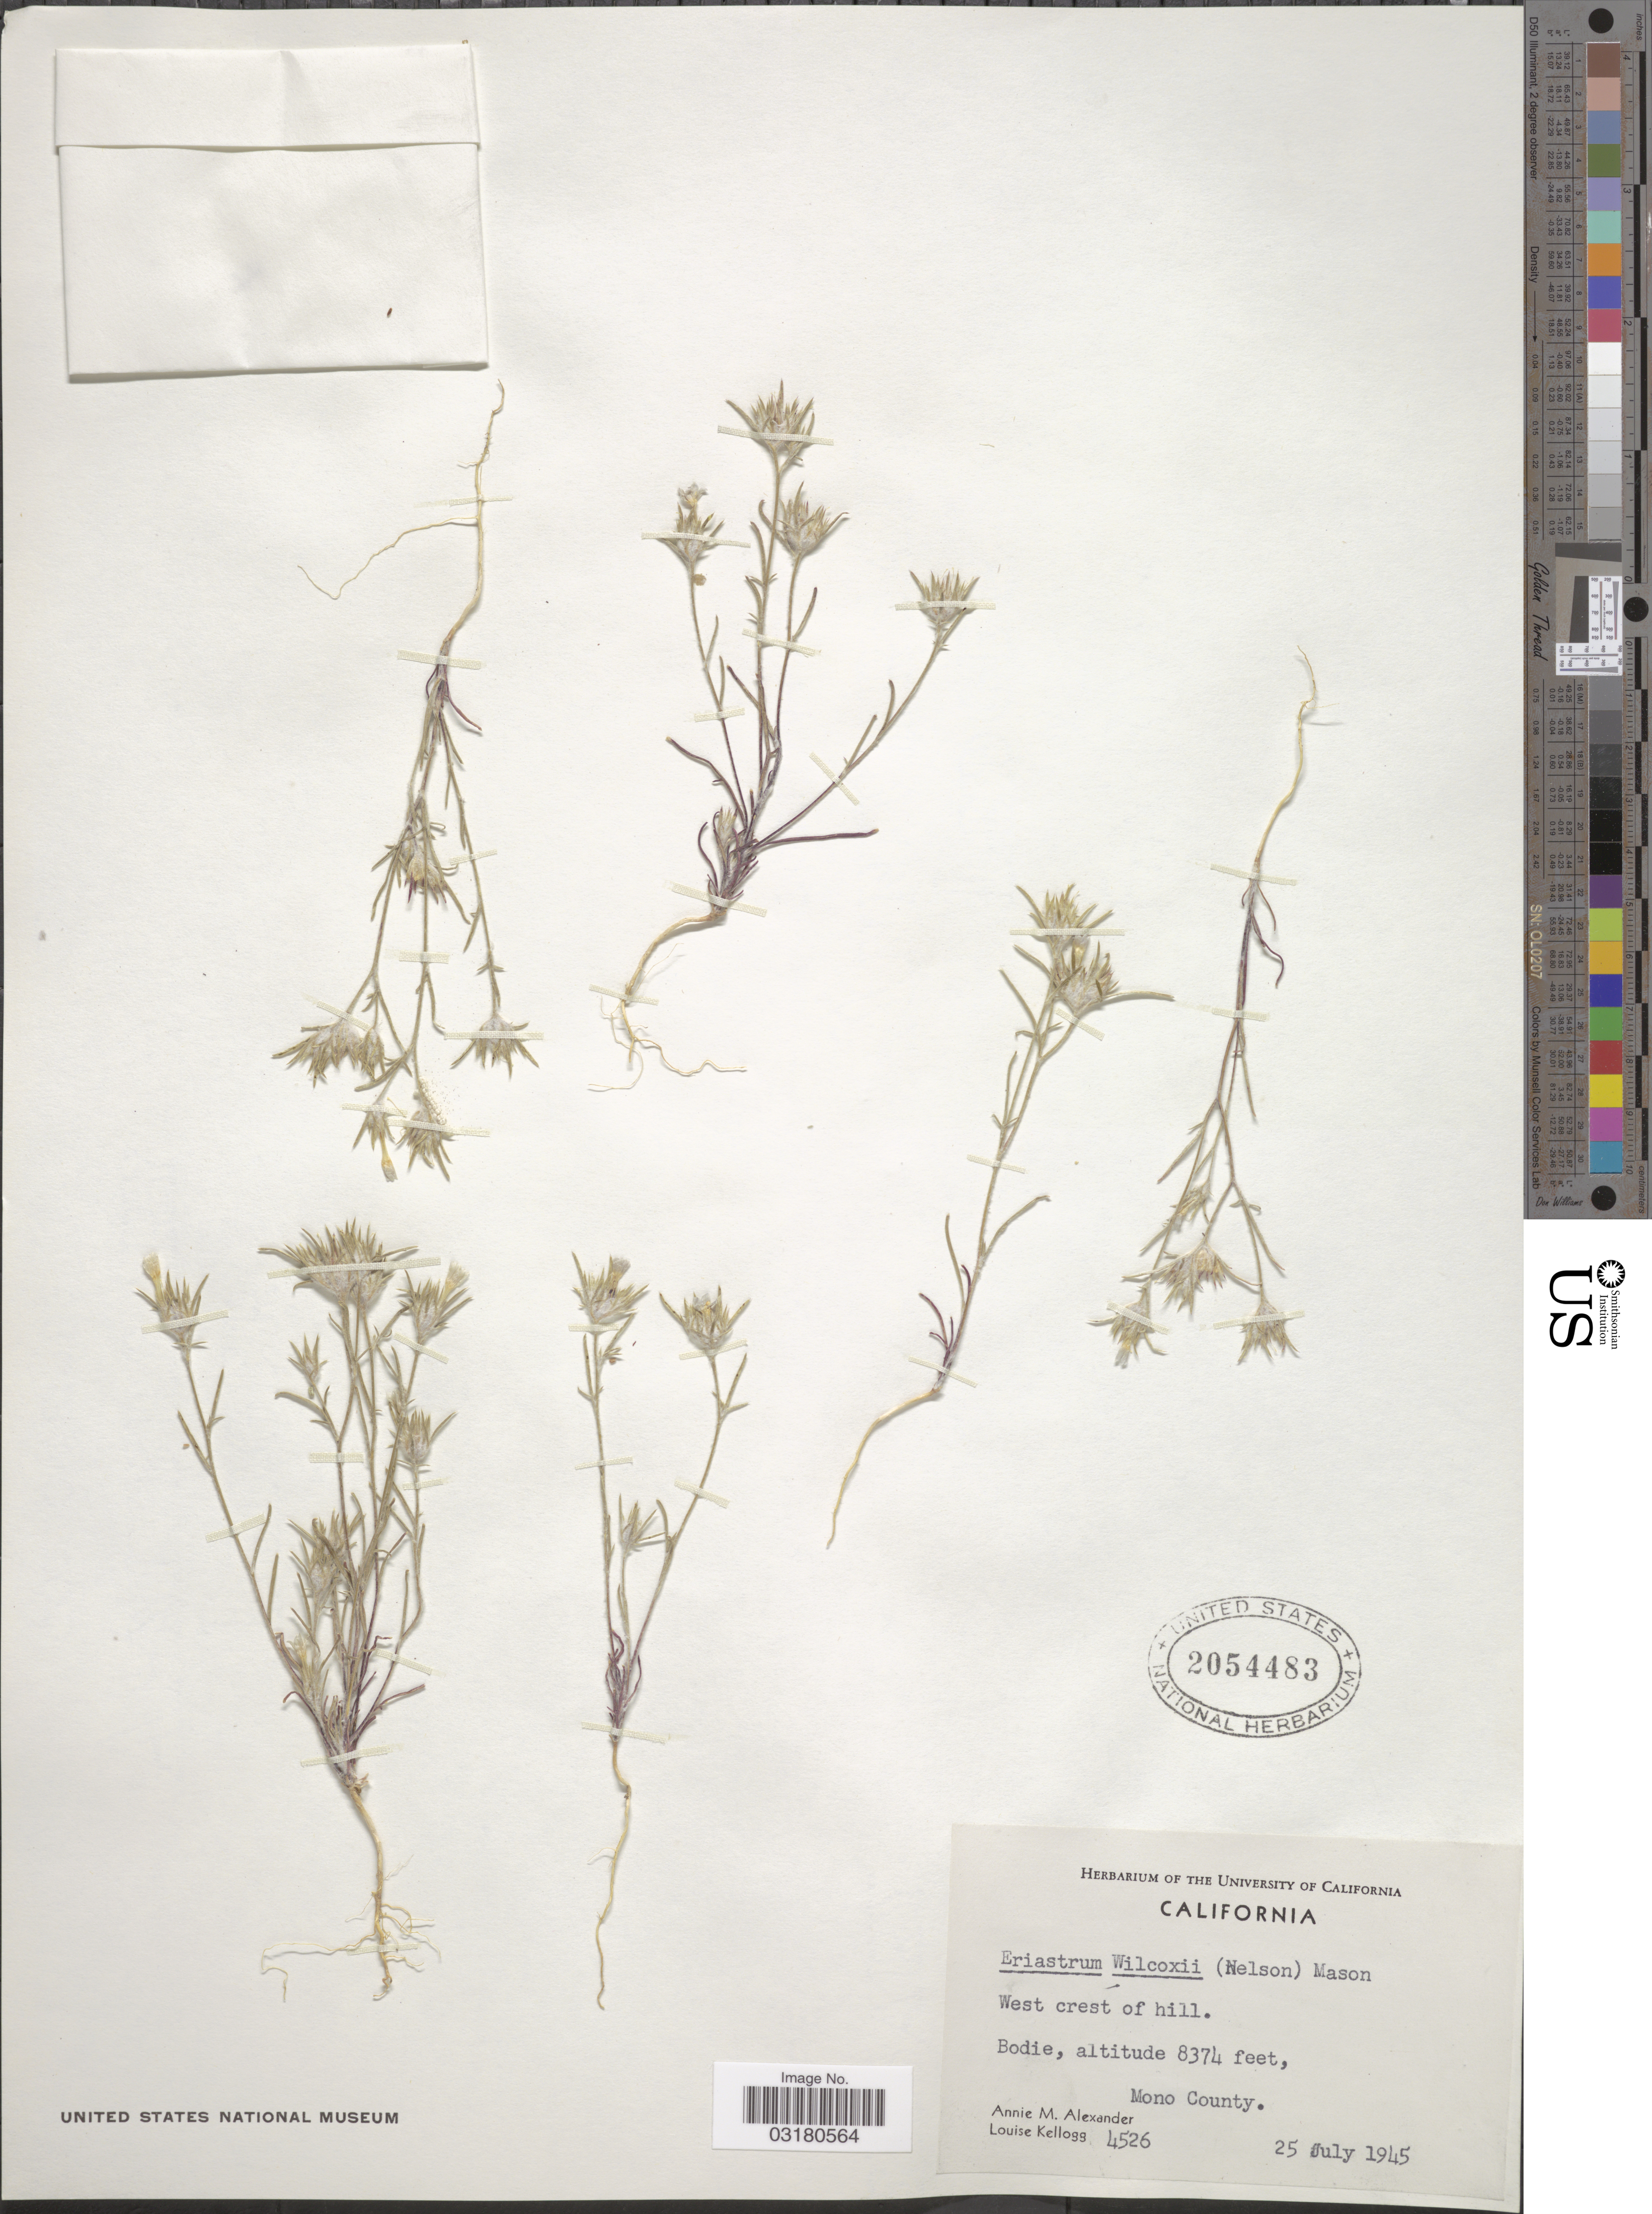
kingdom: Plantae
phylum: Tracheophyta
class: Magnoliopsida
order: Ericales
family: Polemoniaceae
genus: Eriastrum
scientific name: Eriastrum wilcoxii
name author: (A. Nelson) H. Mason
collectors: A. M. Alexander & L. Kellogg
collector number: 4526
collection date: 1945-07-25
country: United States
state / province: California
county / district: Mono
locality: West crest of hill. Bodie. Mono County.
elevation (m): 2552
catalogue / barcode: US 2054483